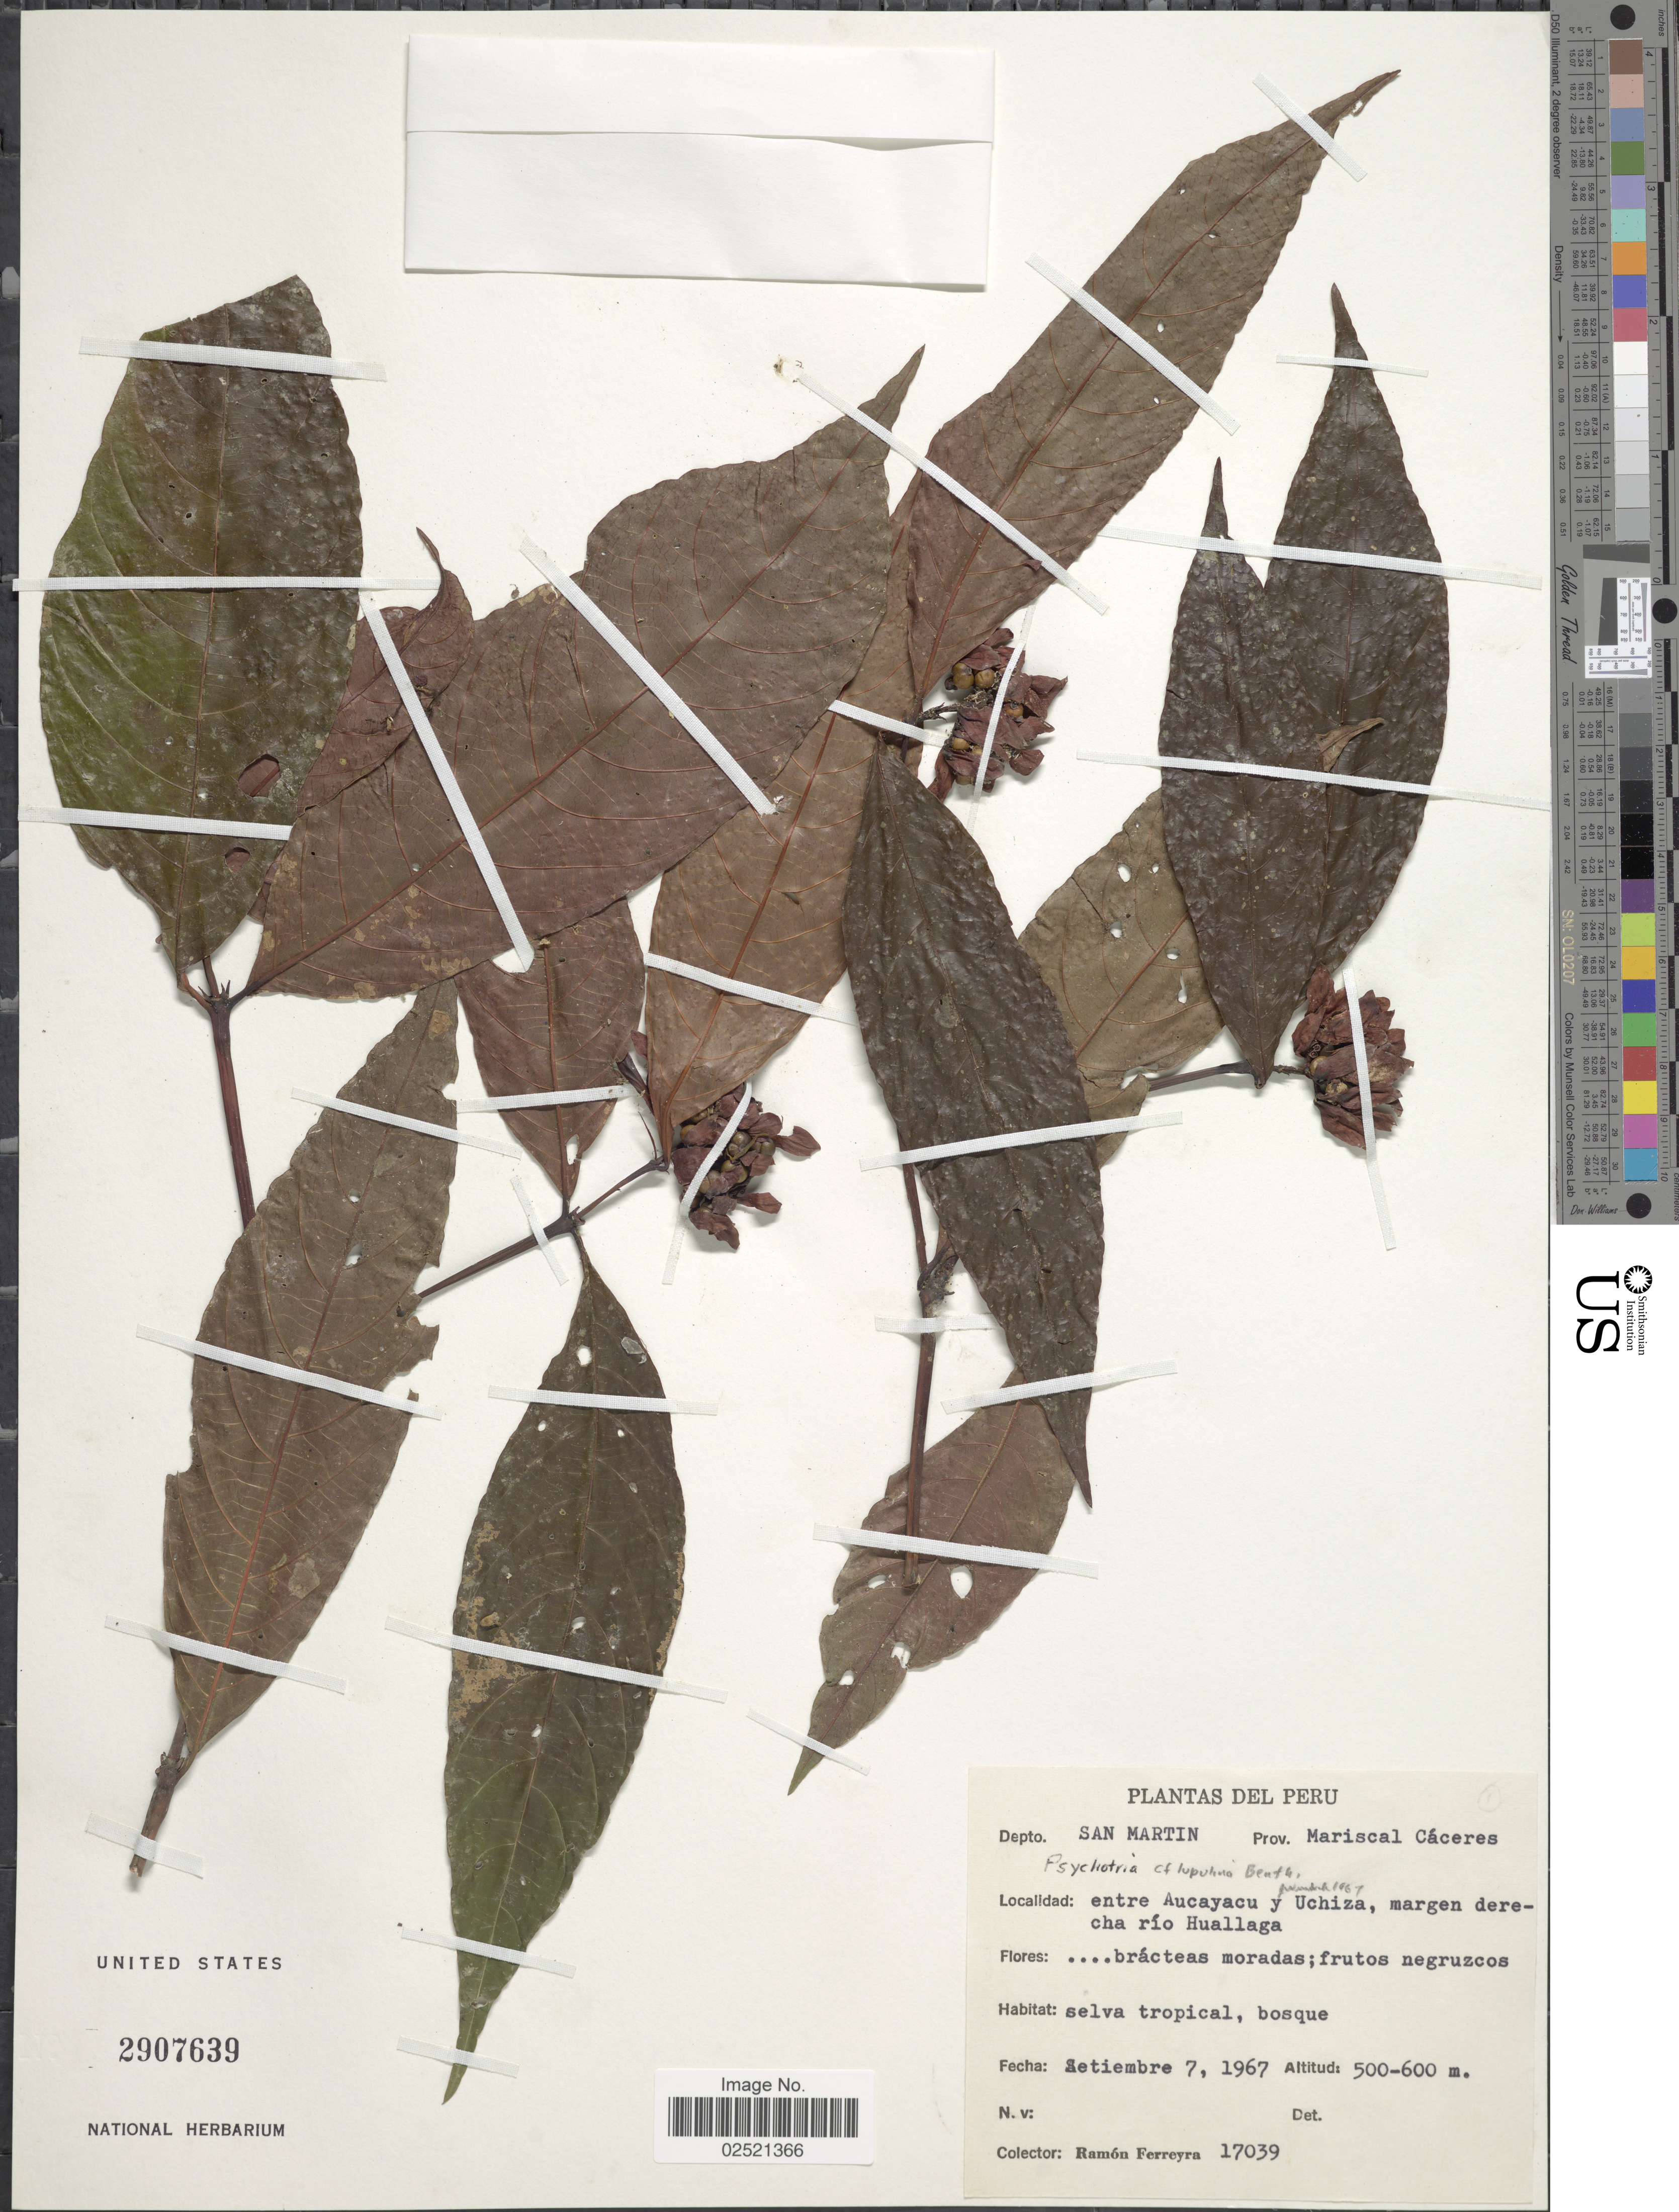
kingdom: Plantae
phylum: Tracheophyta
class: Magnoliopsida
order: Gentianales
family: Rubiaceae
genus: Psychotria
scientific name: Psychotria lupulina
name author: Benth.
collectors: R. A. Ferreyra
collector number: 17039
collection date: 1967-09-07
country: Peru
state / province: San Martín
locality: Prov. Mariscal Caceres, entre Aucayacu y Uchiza, margen derecha rio Huallaga.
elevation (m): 500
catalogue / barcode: US 2907639